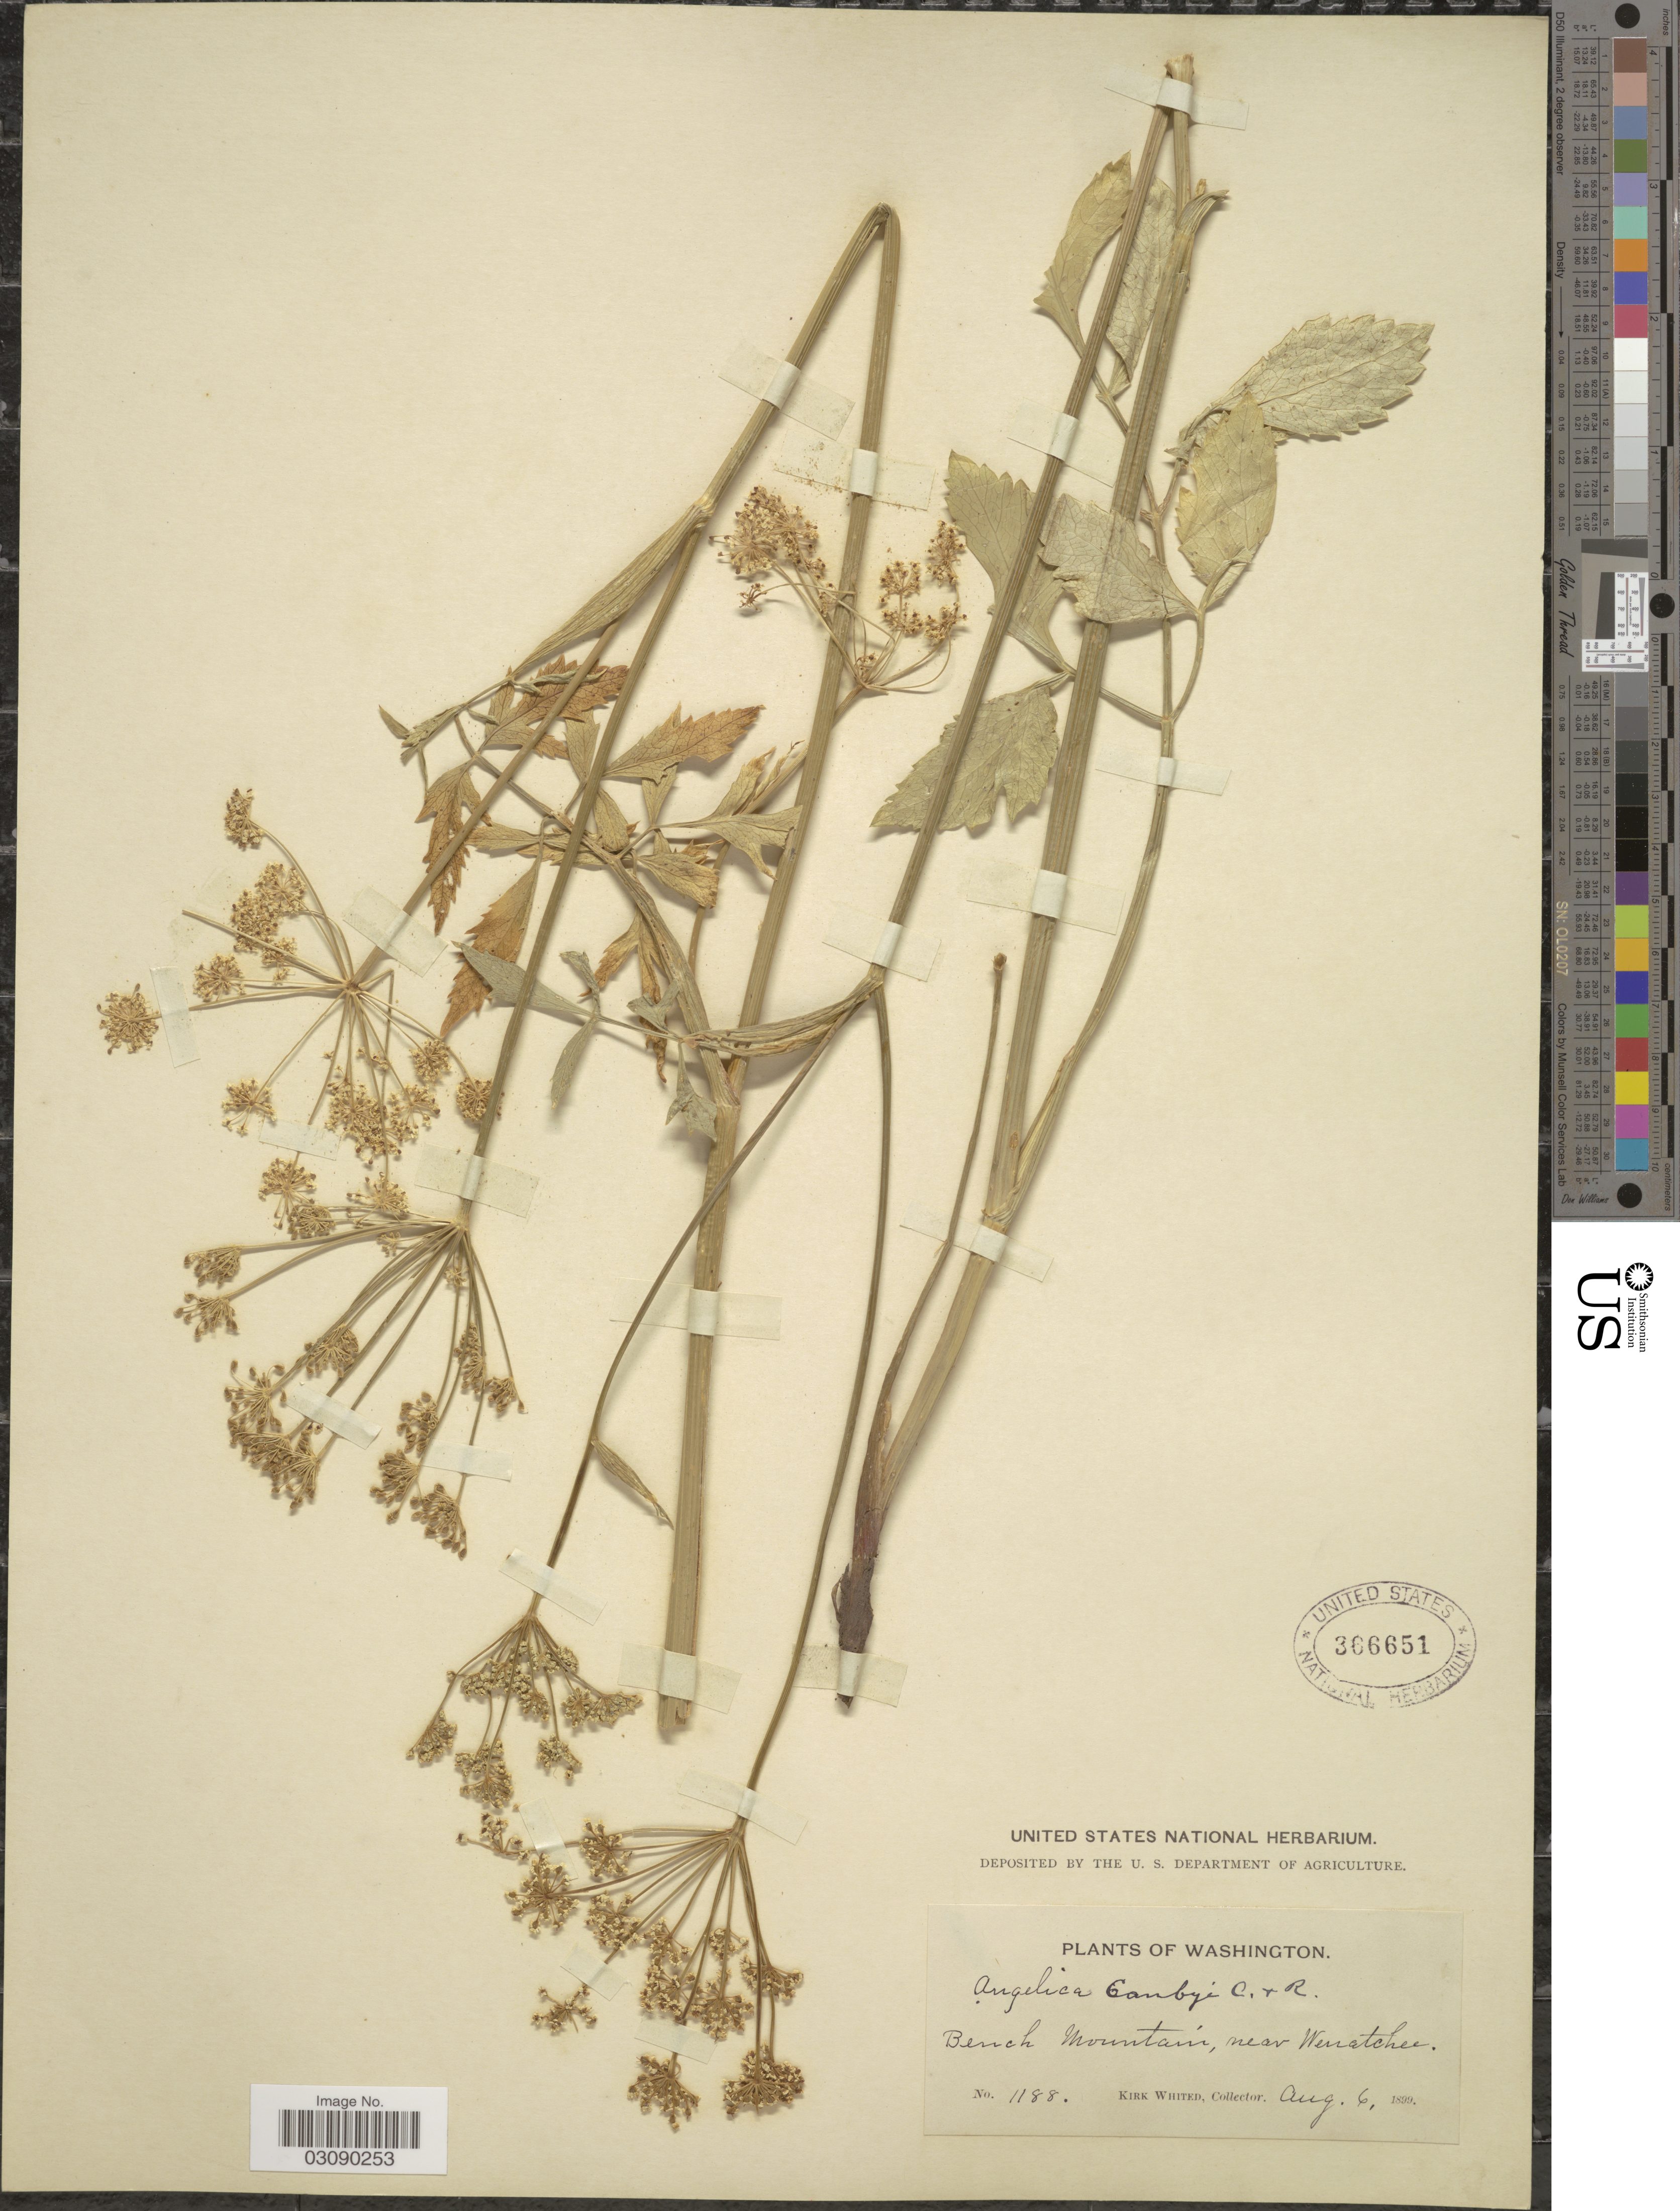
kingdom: Plantae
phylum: Tracheophyta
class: Magnoliopsida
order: Apiales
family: Apiaceae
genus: Angelica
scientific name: Angelica canbyi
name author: J.M. Coult. & Rose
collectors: K. Whited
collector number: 1188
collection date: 1899-08-06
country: United States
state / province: Washington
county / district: Chelan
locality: Bench Mountain, near Wenatchee.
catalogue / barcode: US 366651